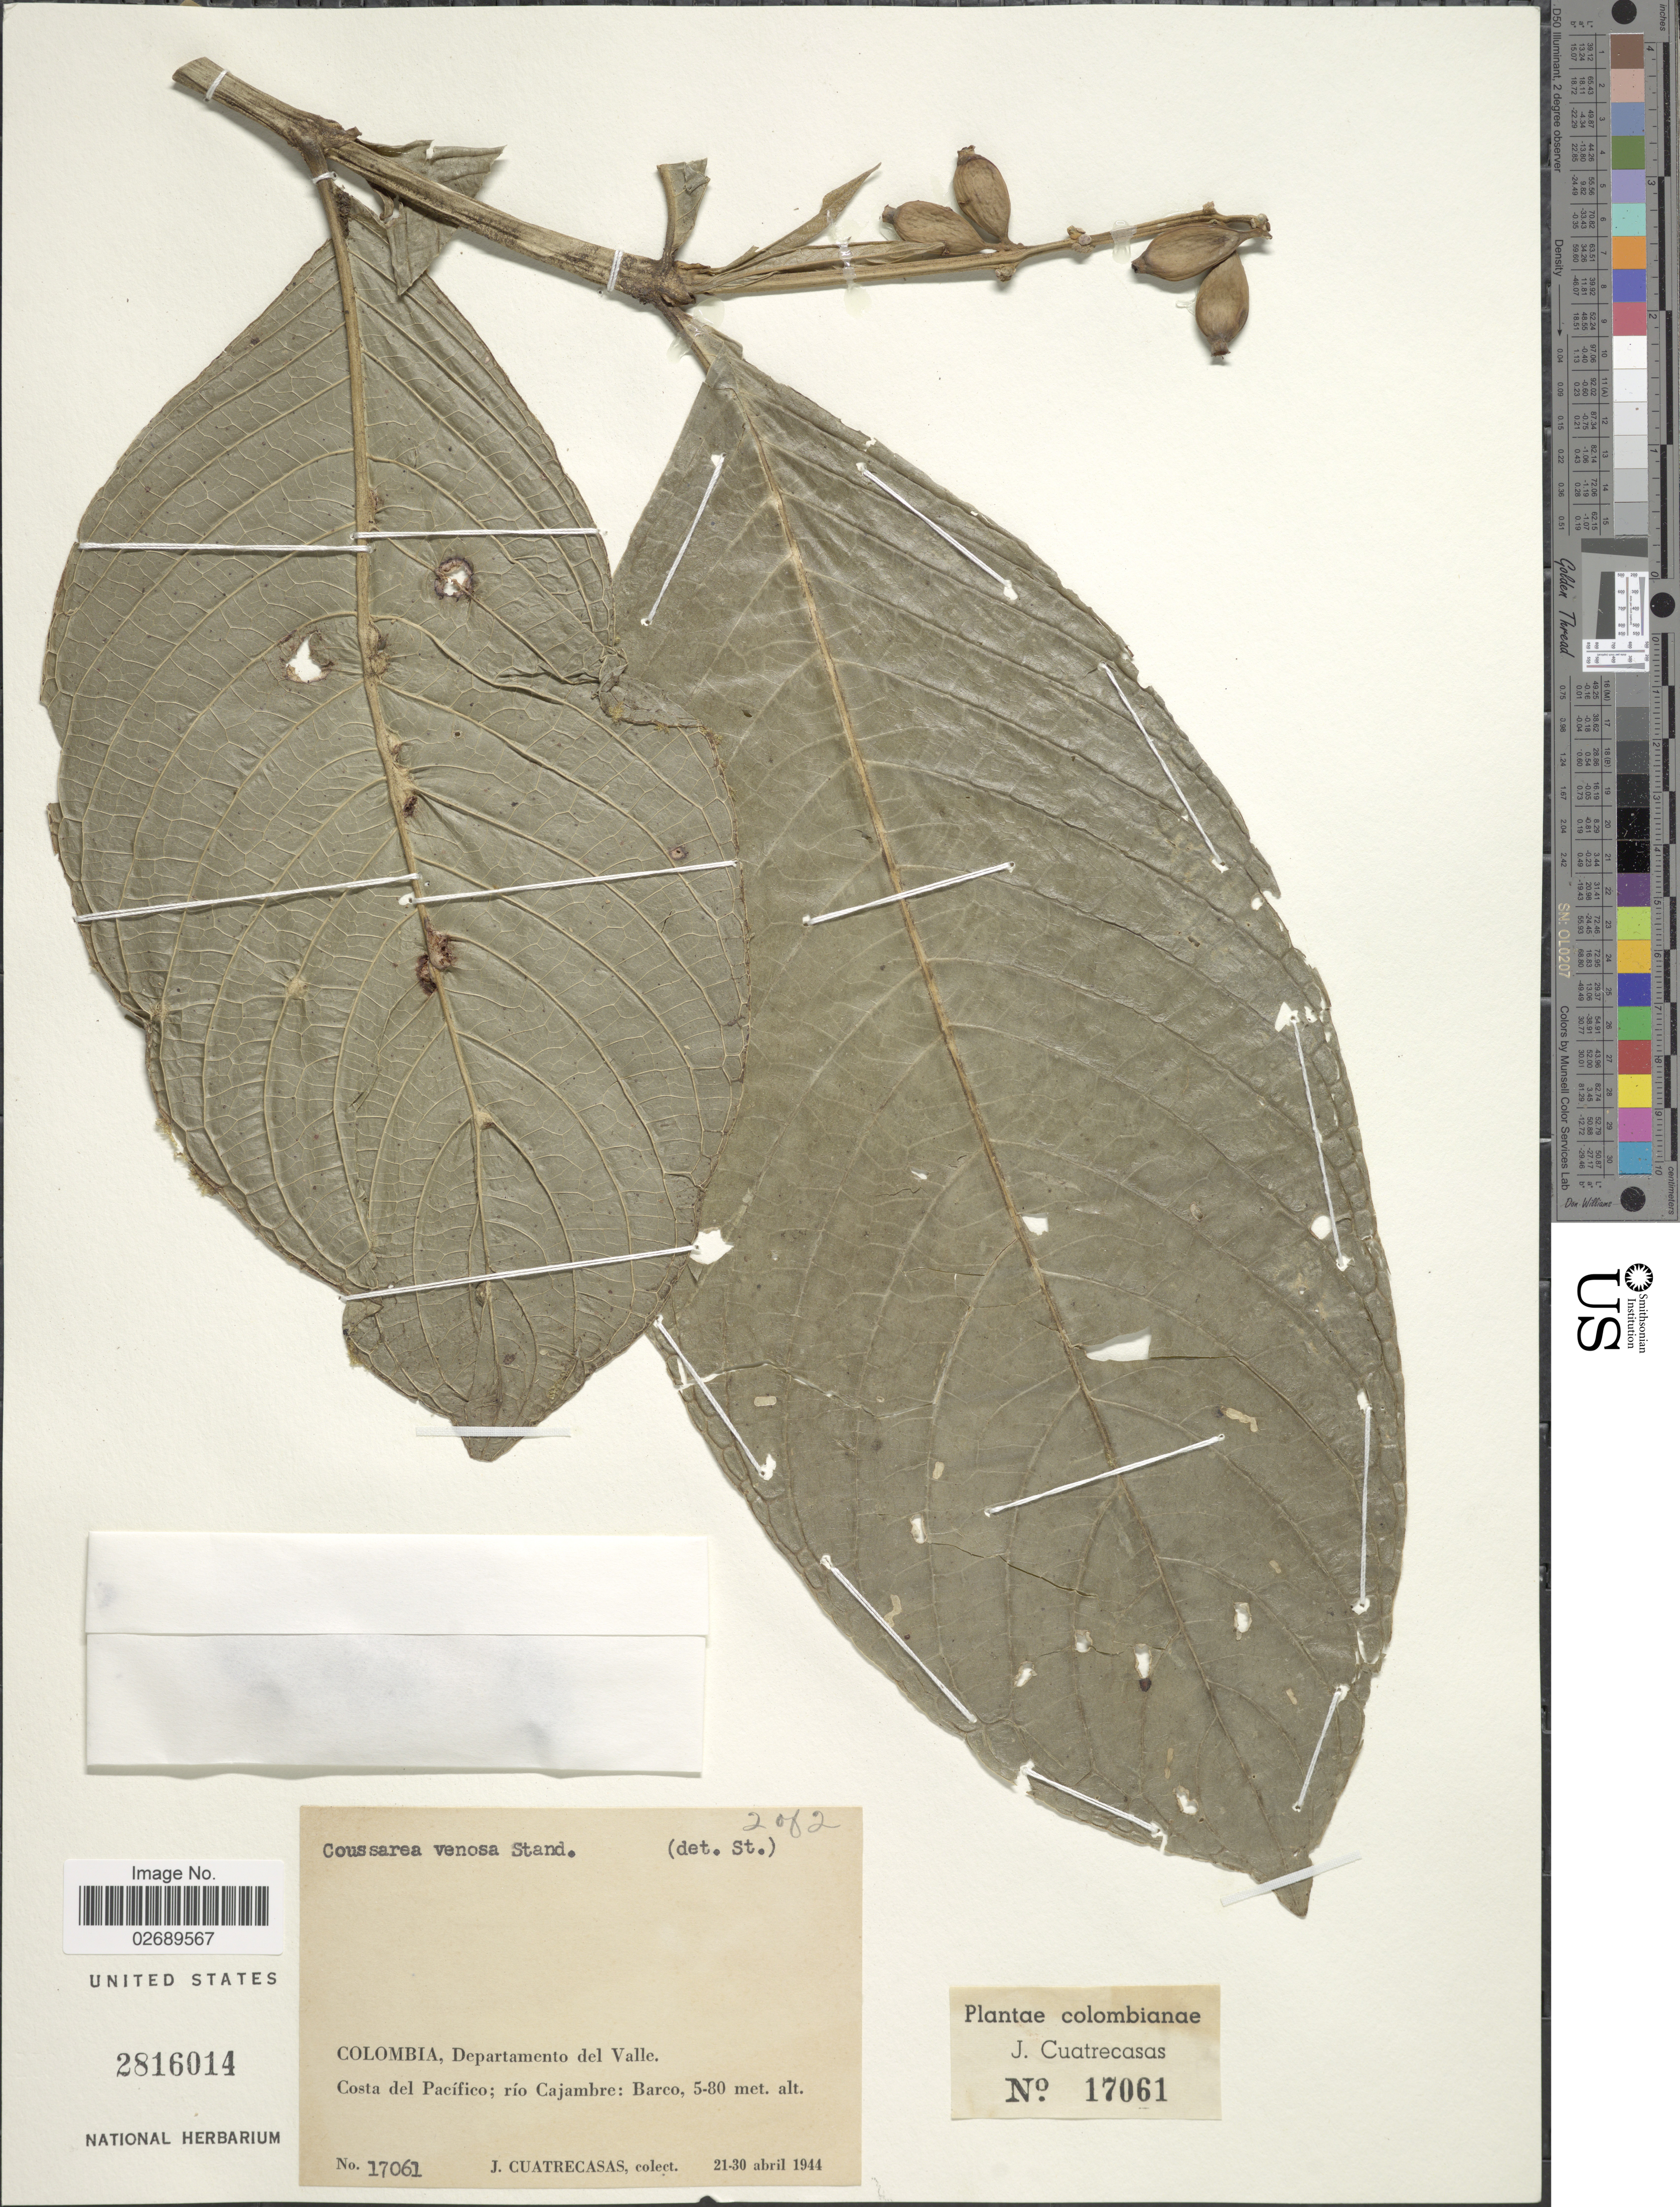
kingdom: Plantae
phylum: Tracheophyta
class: Magnoliopsida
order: Gentianales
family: Rubiaceae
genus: Coussarea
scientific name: Coussarea venosa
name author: Standl.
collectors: J. Cuatrecasas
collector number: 17061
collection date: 1944-04-21/1944-04-30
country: Colombia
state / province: Valle del Cauca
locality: Departamento del Valle. Costa del Pacifico; rio Cajambre; Barco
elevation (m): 5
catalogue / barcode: US 2816014